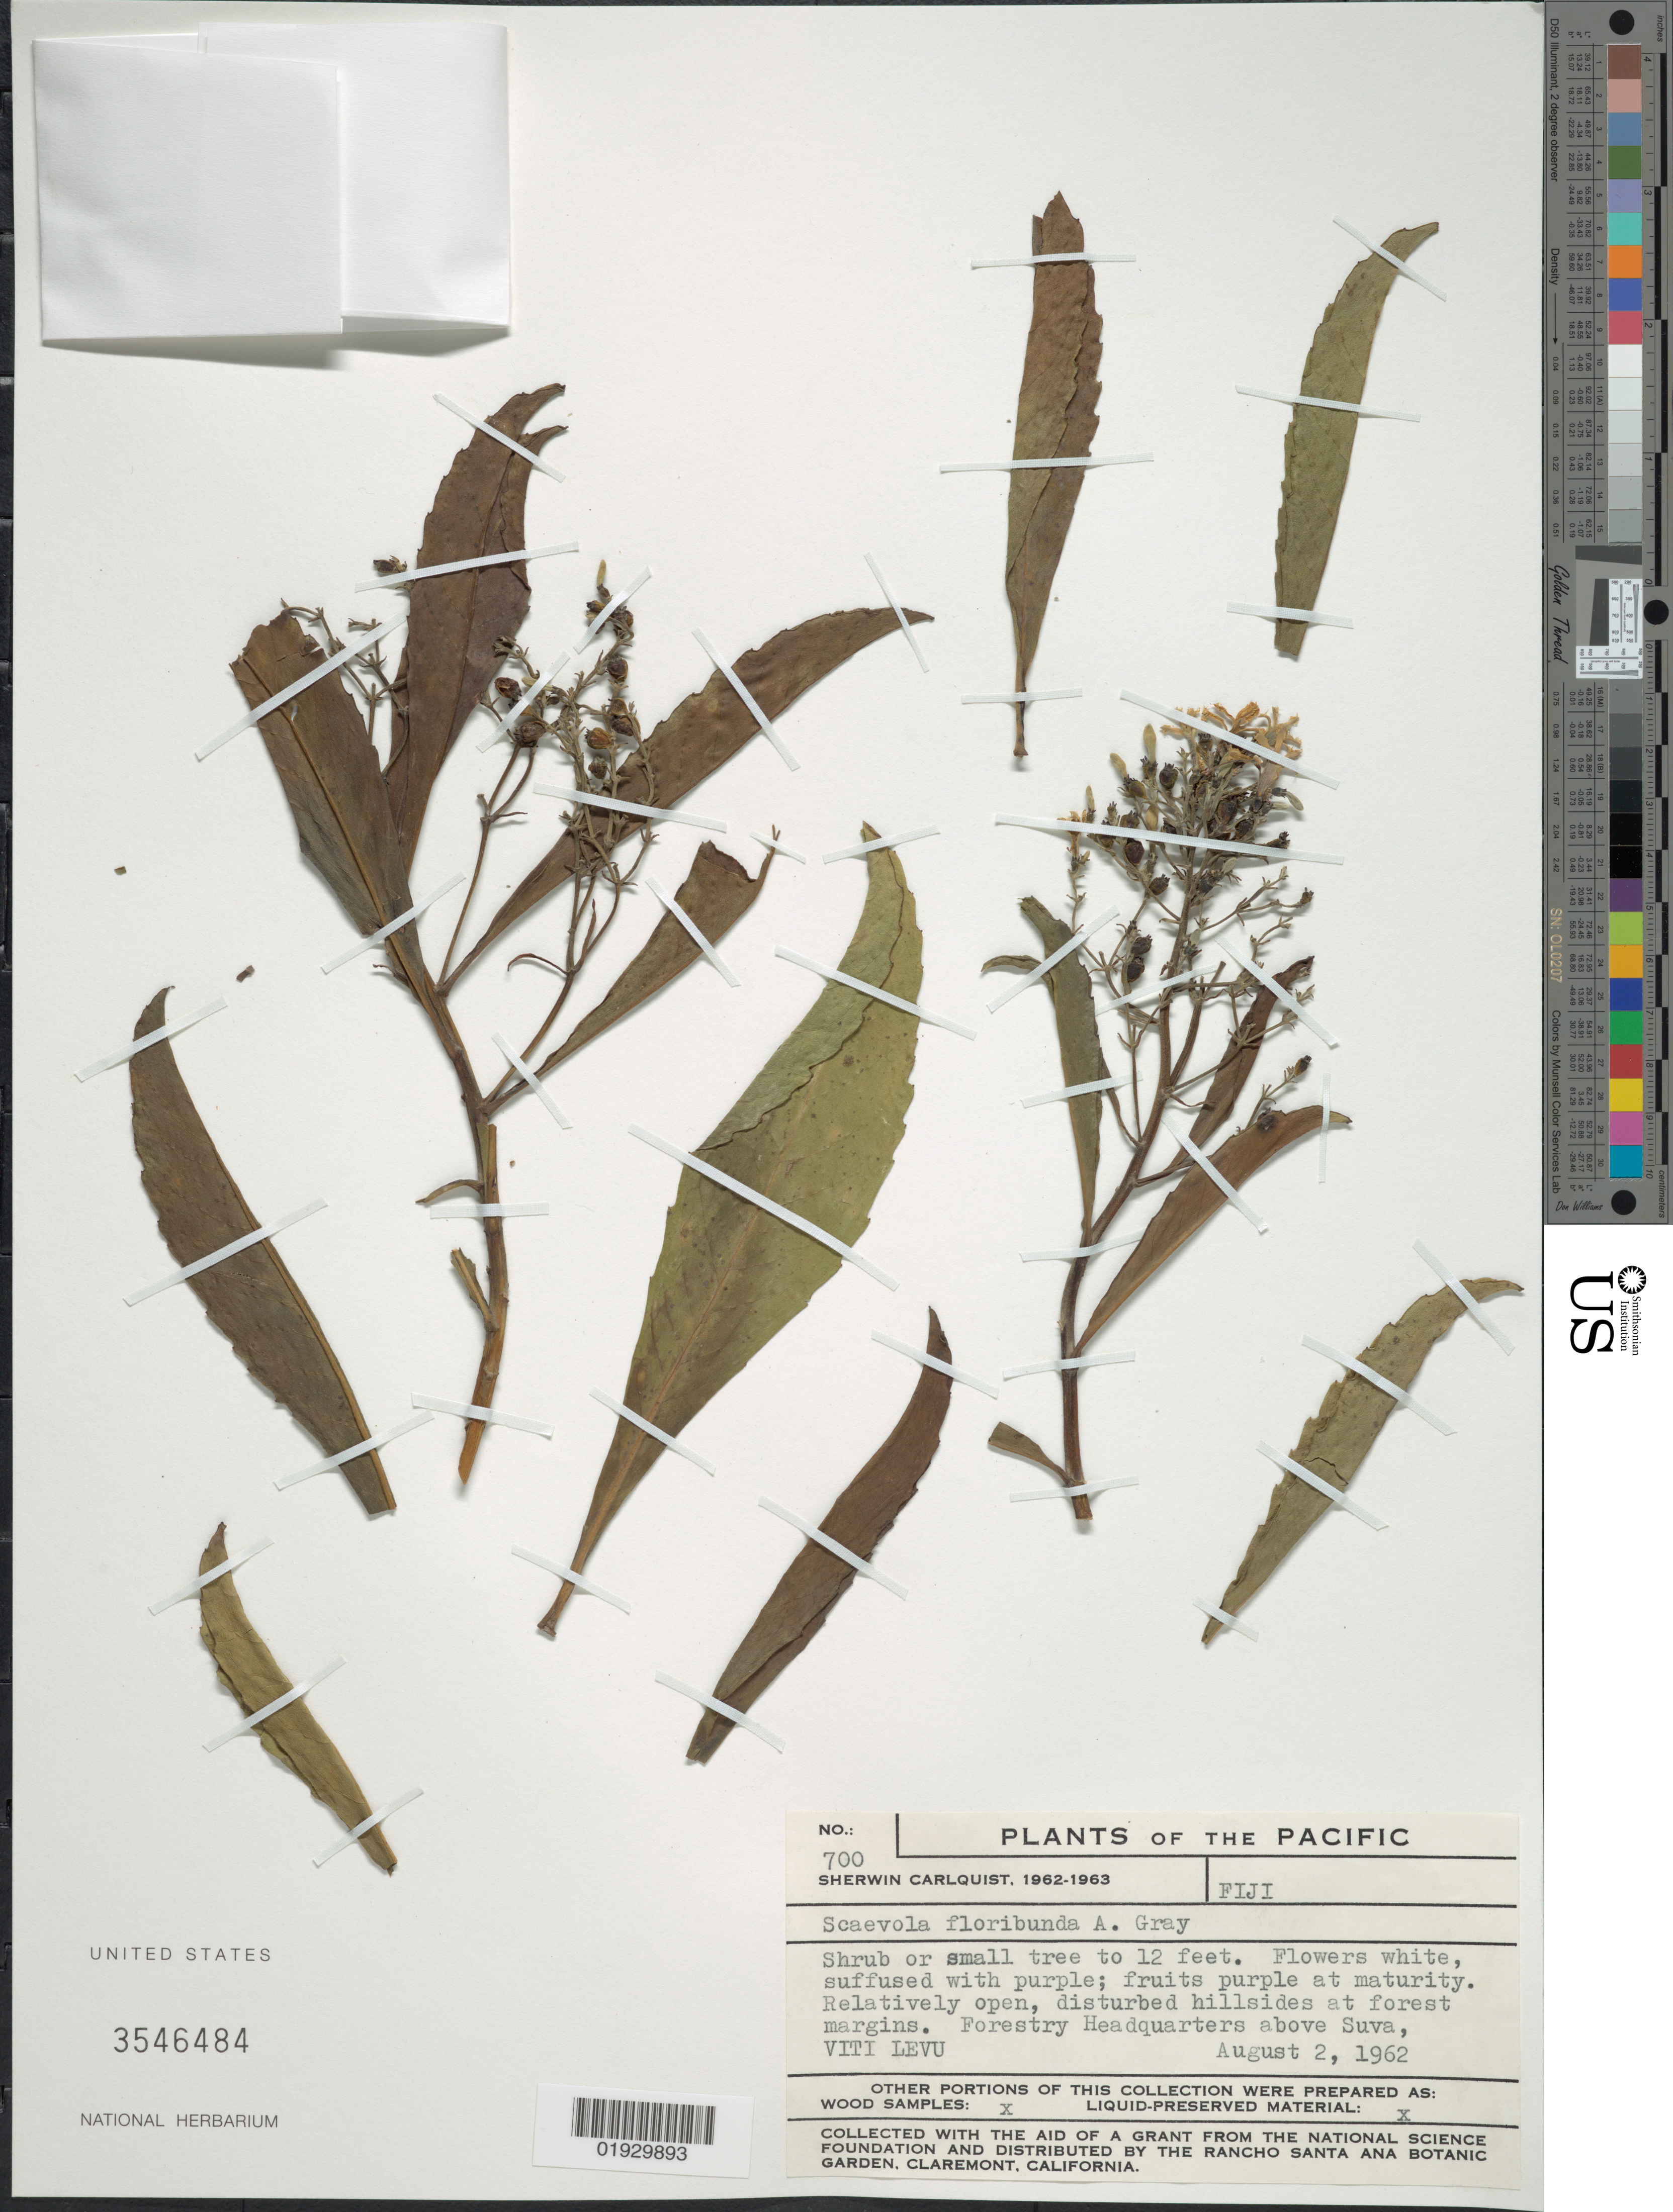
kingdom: Plantae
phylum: Tracheophyta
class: Magnoliopsida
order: Asterales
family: Goodeniaceae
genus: Scaevola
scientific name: Scaevola floribunda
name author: A. Gray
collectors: S. Carlquist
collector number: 700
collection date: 1962-08-02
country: Fiji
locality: Forestry Headquarters above Suva, Viti Levu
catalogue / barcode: US 3546484